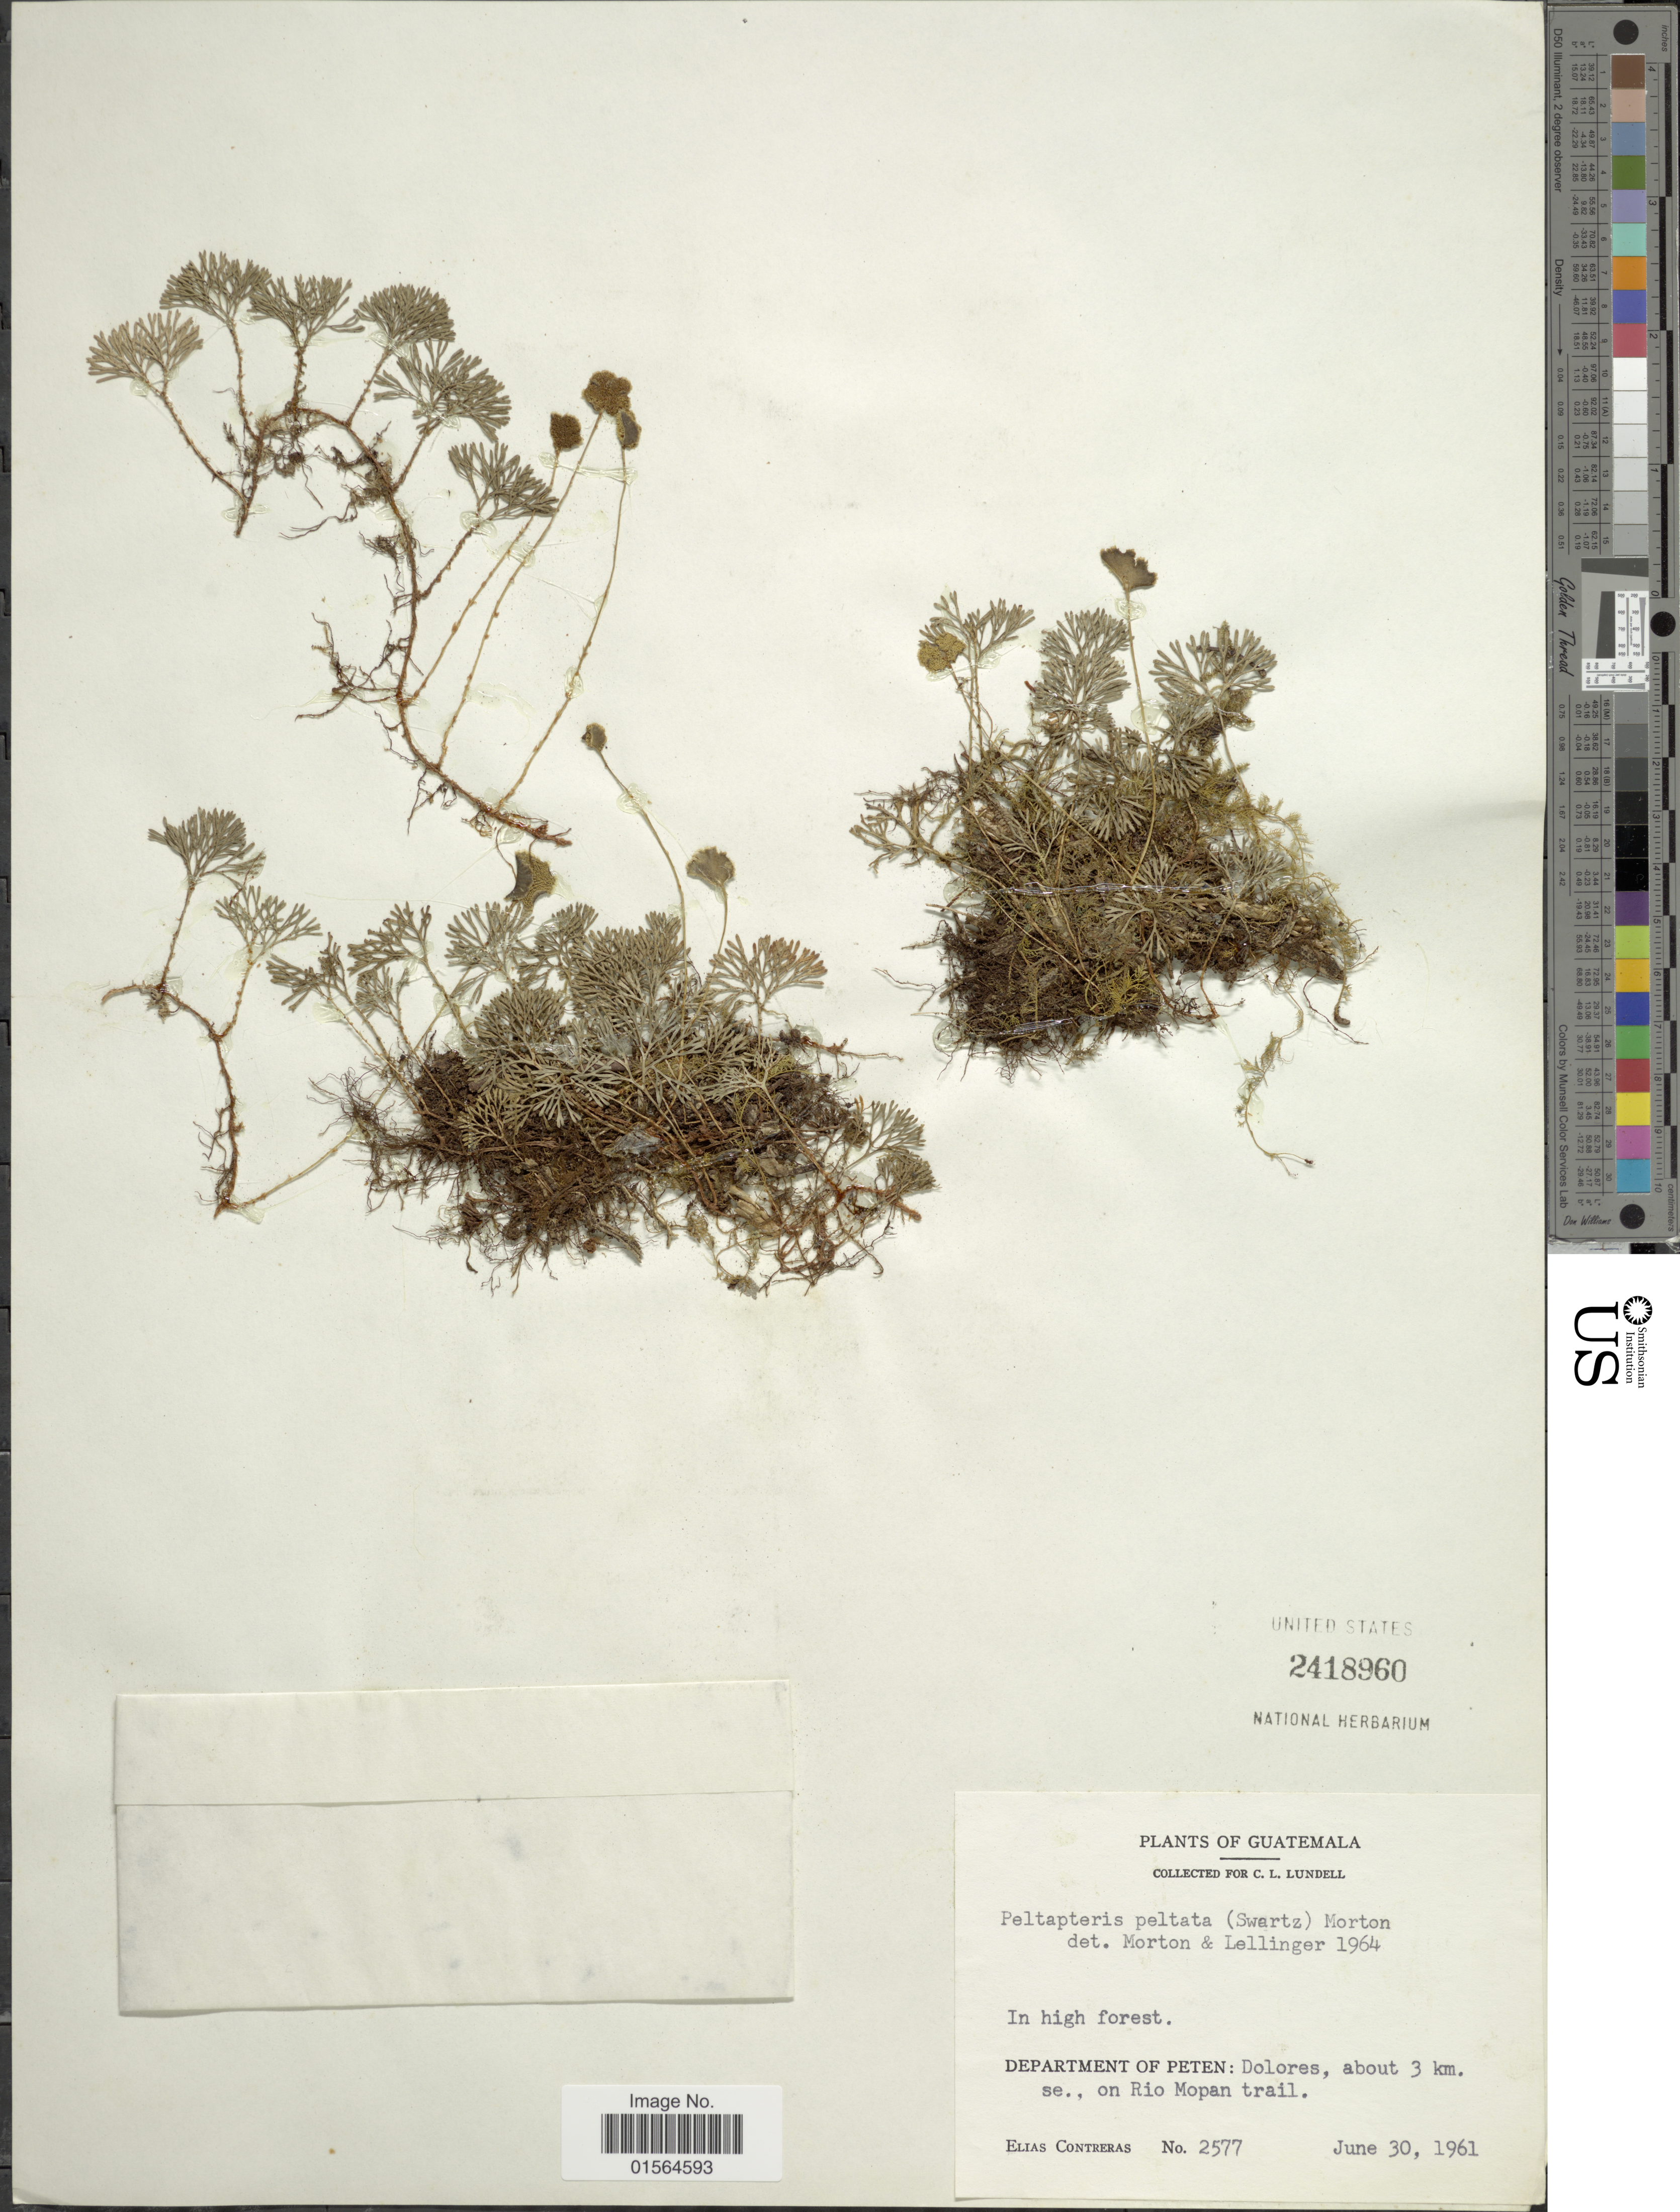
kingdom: Plantae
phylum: Tracheophyta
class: Polypodiopsida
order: Polypodiales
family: Dryopteridaceae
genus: Elaphoglossum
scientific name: Elaphoglossum peltatum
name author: (Sw.) Urb.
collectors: E. Contreras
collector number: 2577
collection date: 1961-06-30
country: Guatemala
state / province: El Petén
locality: Dolores, about 3 km. se. , on Rio Mopan trail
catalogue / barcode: US 2418960